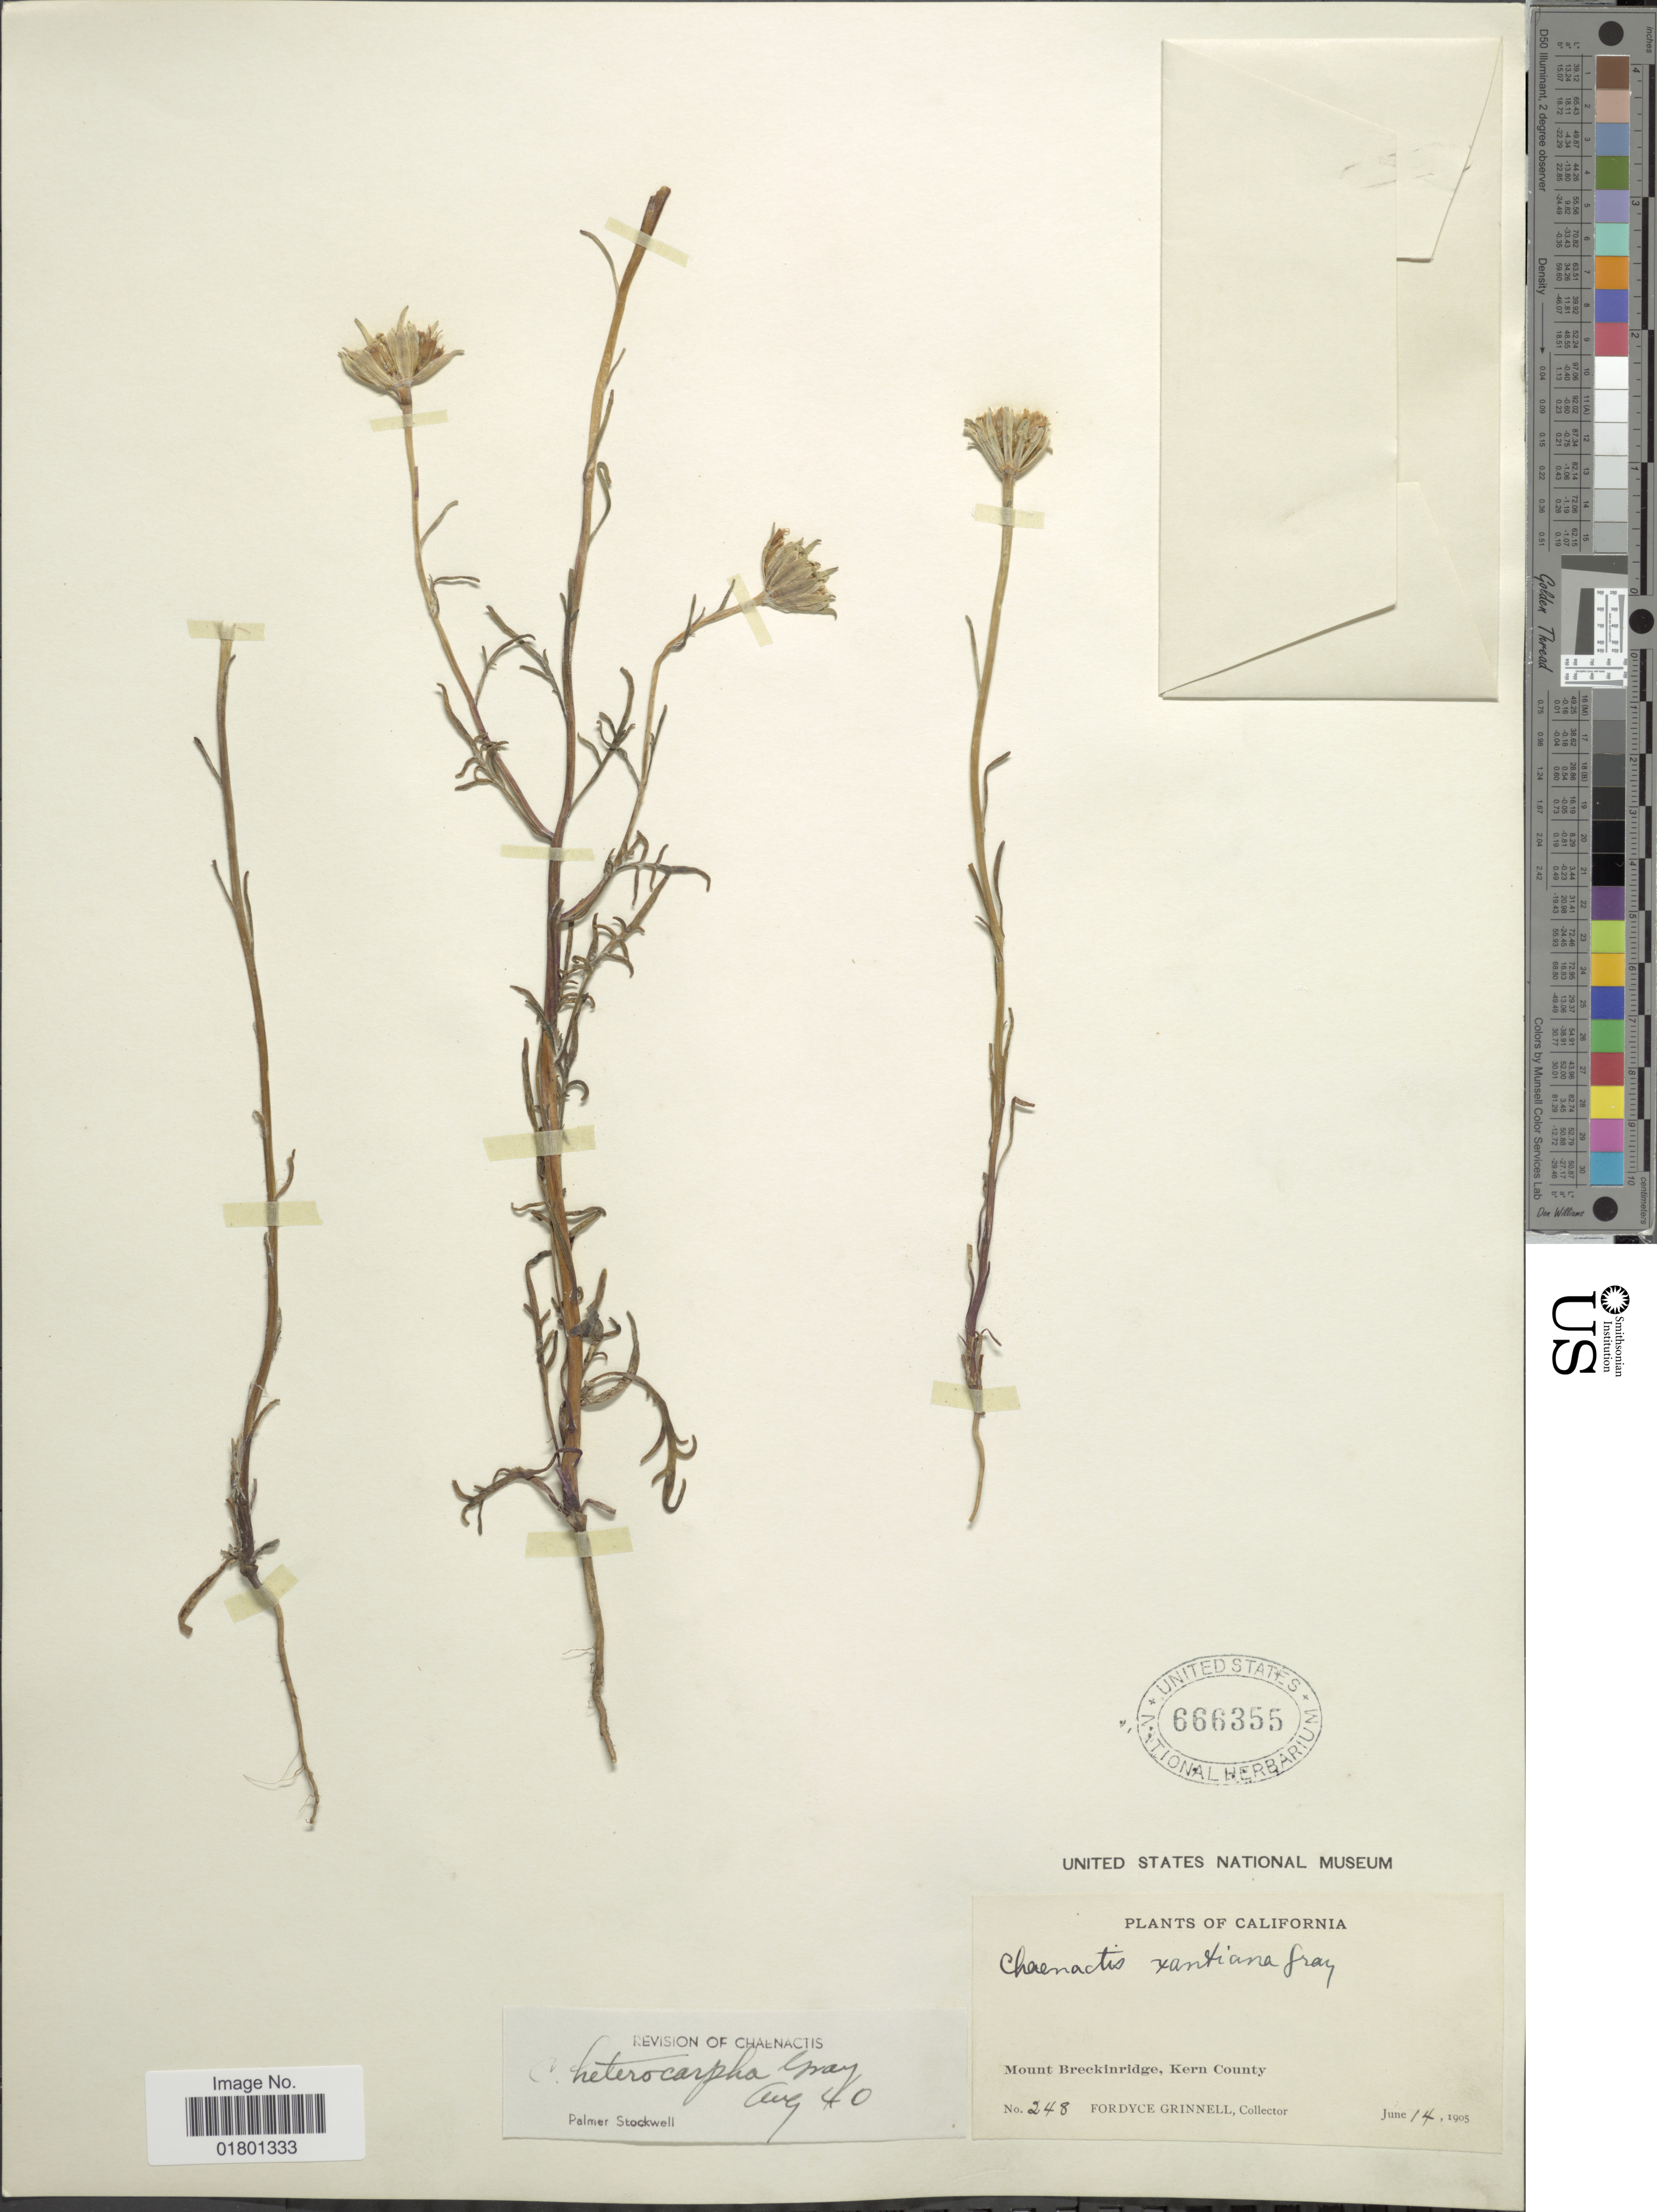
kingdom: Plantae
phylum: Tracheophyta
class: Magnoliopsida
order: Asterales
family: Asteraceae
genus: Chaenactis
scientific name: Chaenactis heterocarpha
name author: Torr. & A. Gray ex A. Gray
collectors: F. Grinnell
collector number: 248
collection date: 1905-06-14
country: United States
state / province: California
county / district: Kern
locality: Mount Breckinridge, Kern County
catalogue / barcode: US 666355